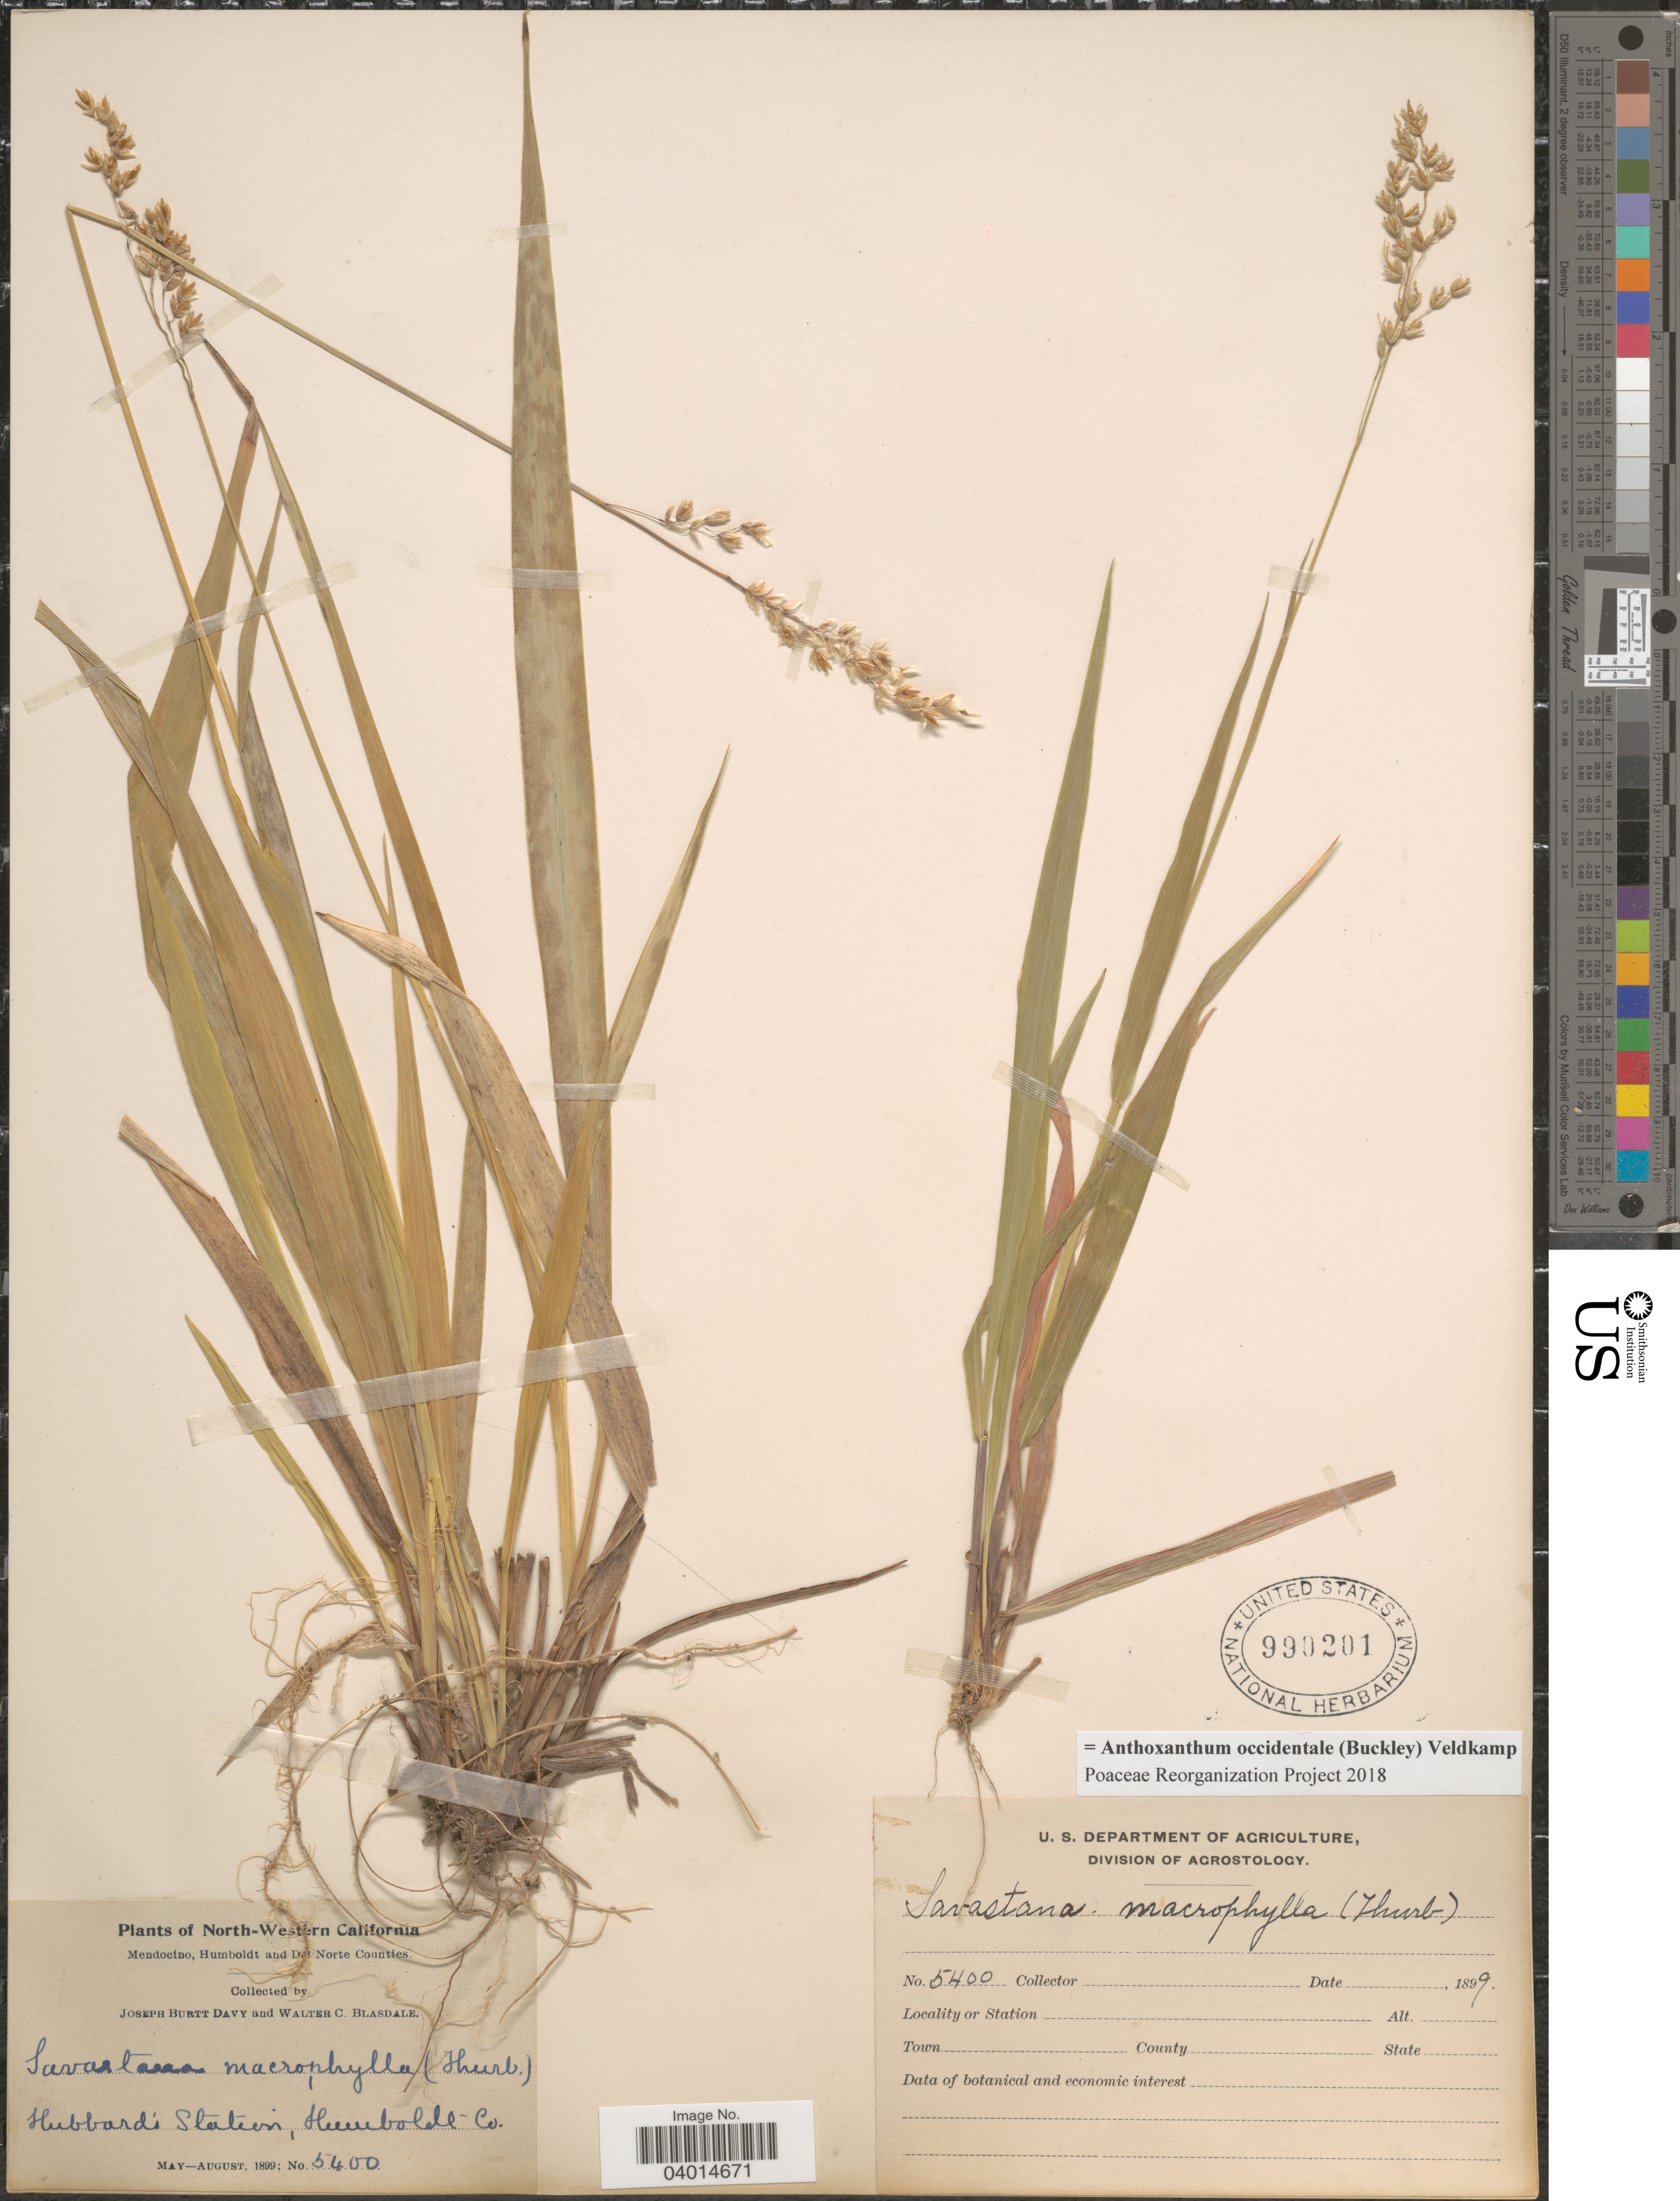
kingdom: Plantae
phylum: Tracheophyta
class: Liliopsida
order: Poales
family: Poaceae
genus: Anthoxanthum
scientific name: Anthoxanthum occidentale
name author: (Buckley) Veldkamp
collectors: J. Burtt Davy & W. Blasdale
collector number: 5400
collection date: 1899-05/1899-08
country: United States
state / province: California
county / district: Humboldt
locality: North-Western California. Hubbard's Station, Humboldt Co.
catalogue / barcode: US 990201